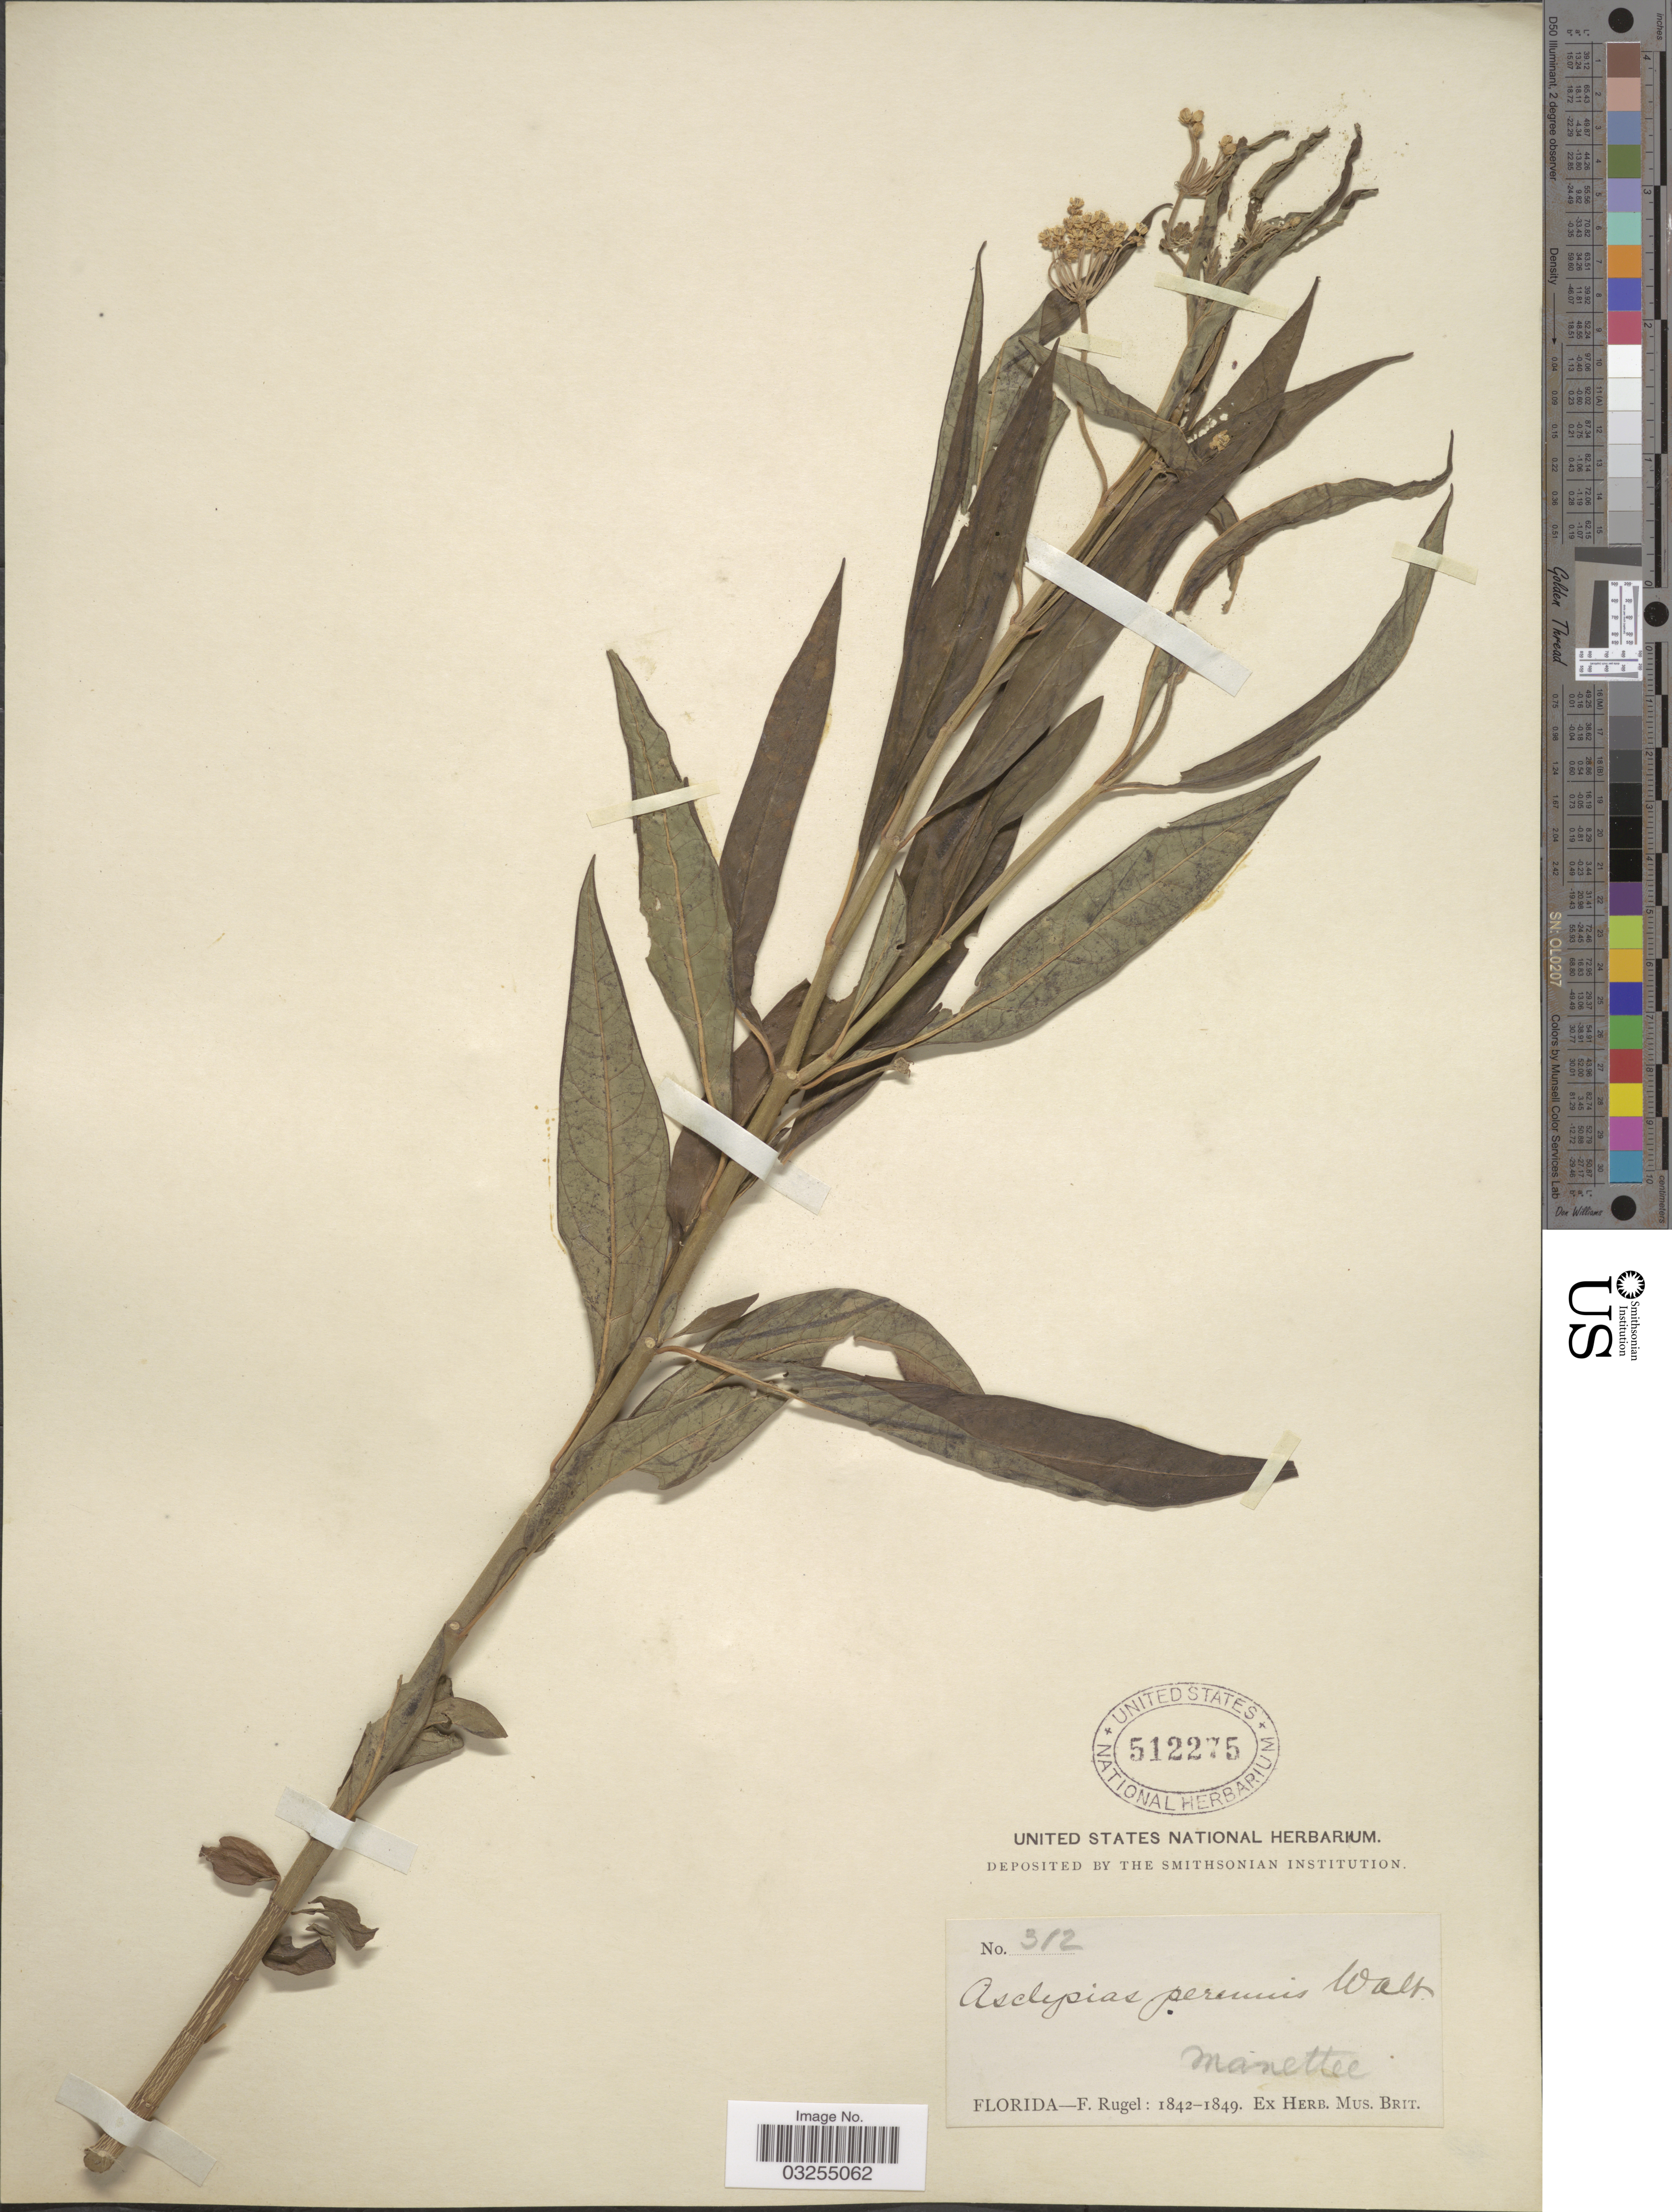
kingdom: Plantae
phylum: Tracheophyta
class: Magnoliopsida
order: Gentianales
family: Apocynaceae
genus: Asclepias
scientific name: Asclepias perennis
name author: Walter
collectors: F. Rugel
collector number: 312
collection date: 1842/1849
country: United States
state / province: Florida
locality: Manettee.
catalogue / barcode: US 512275